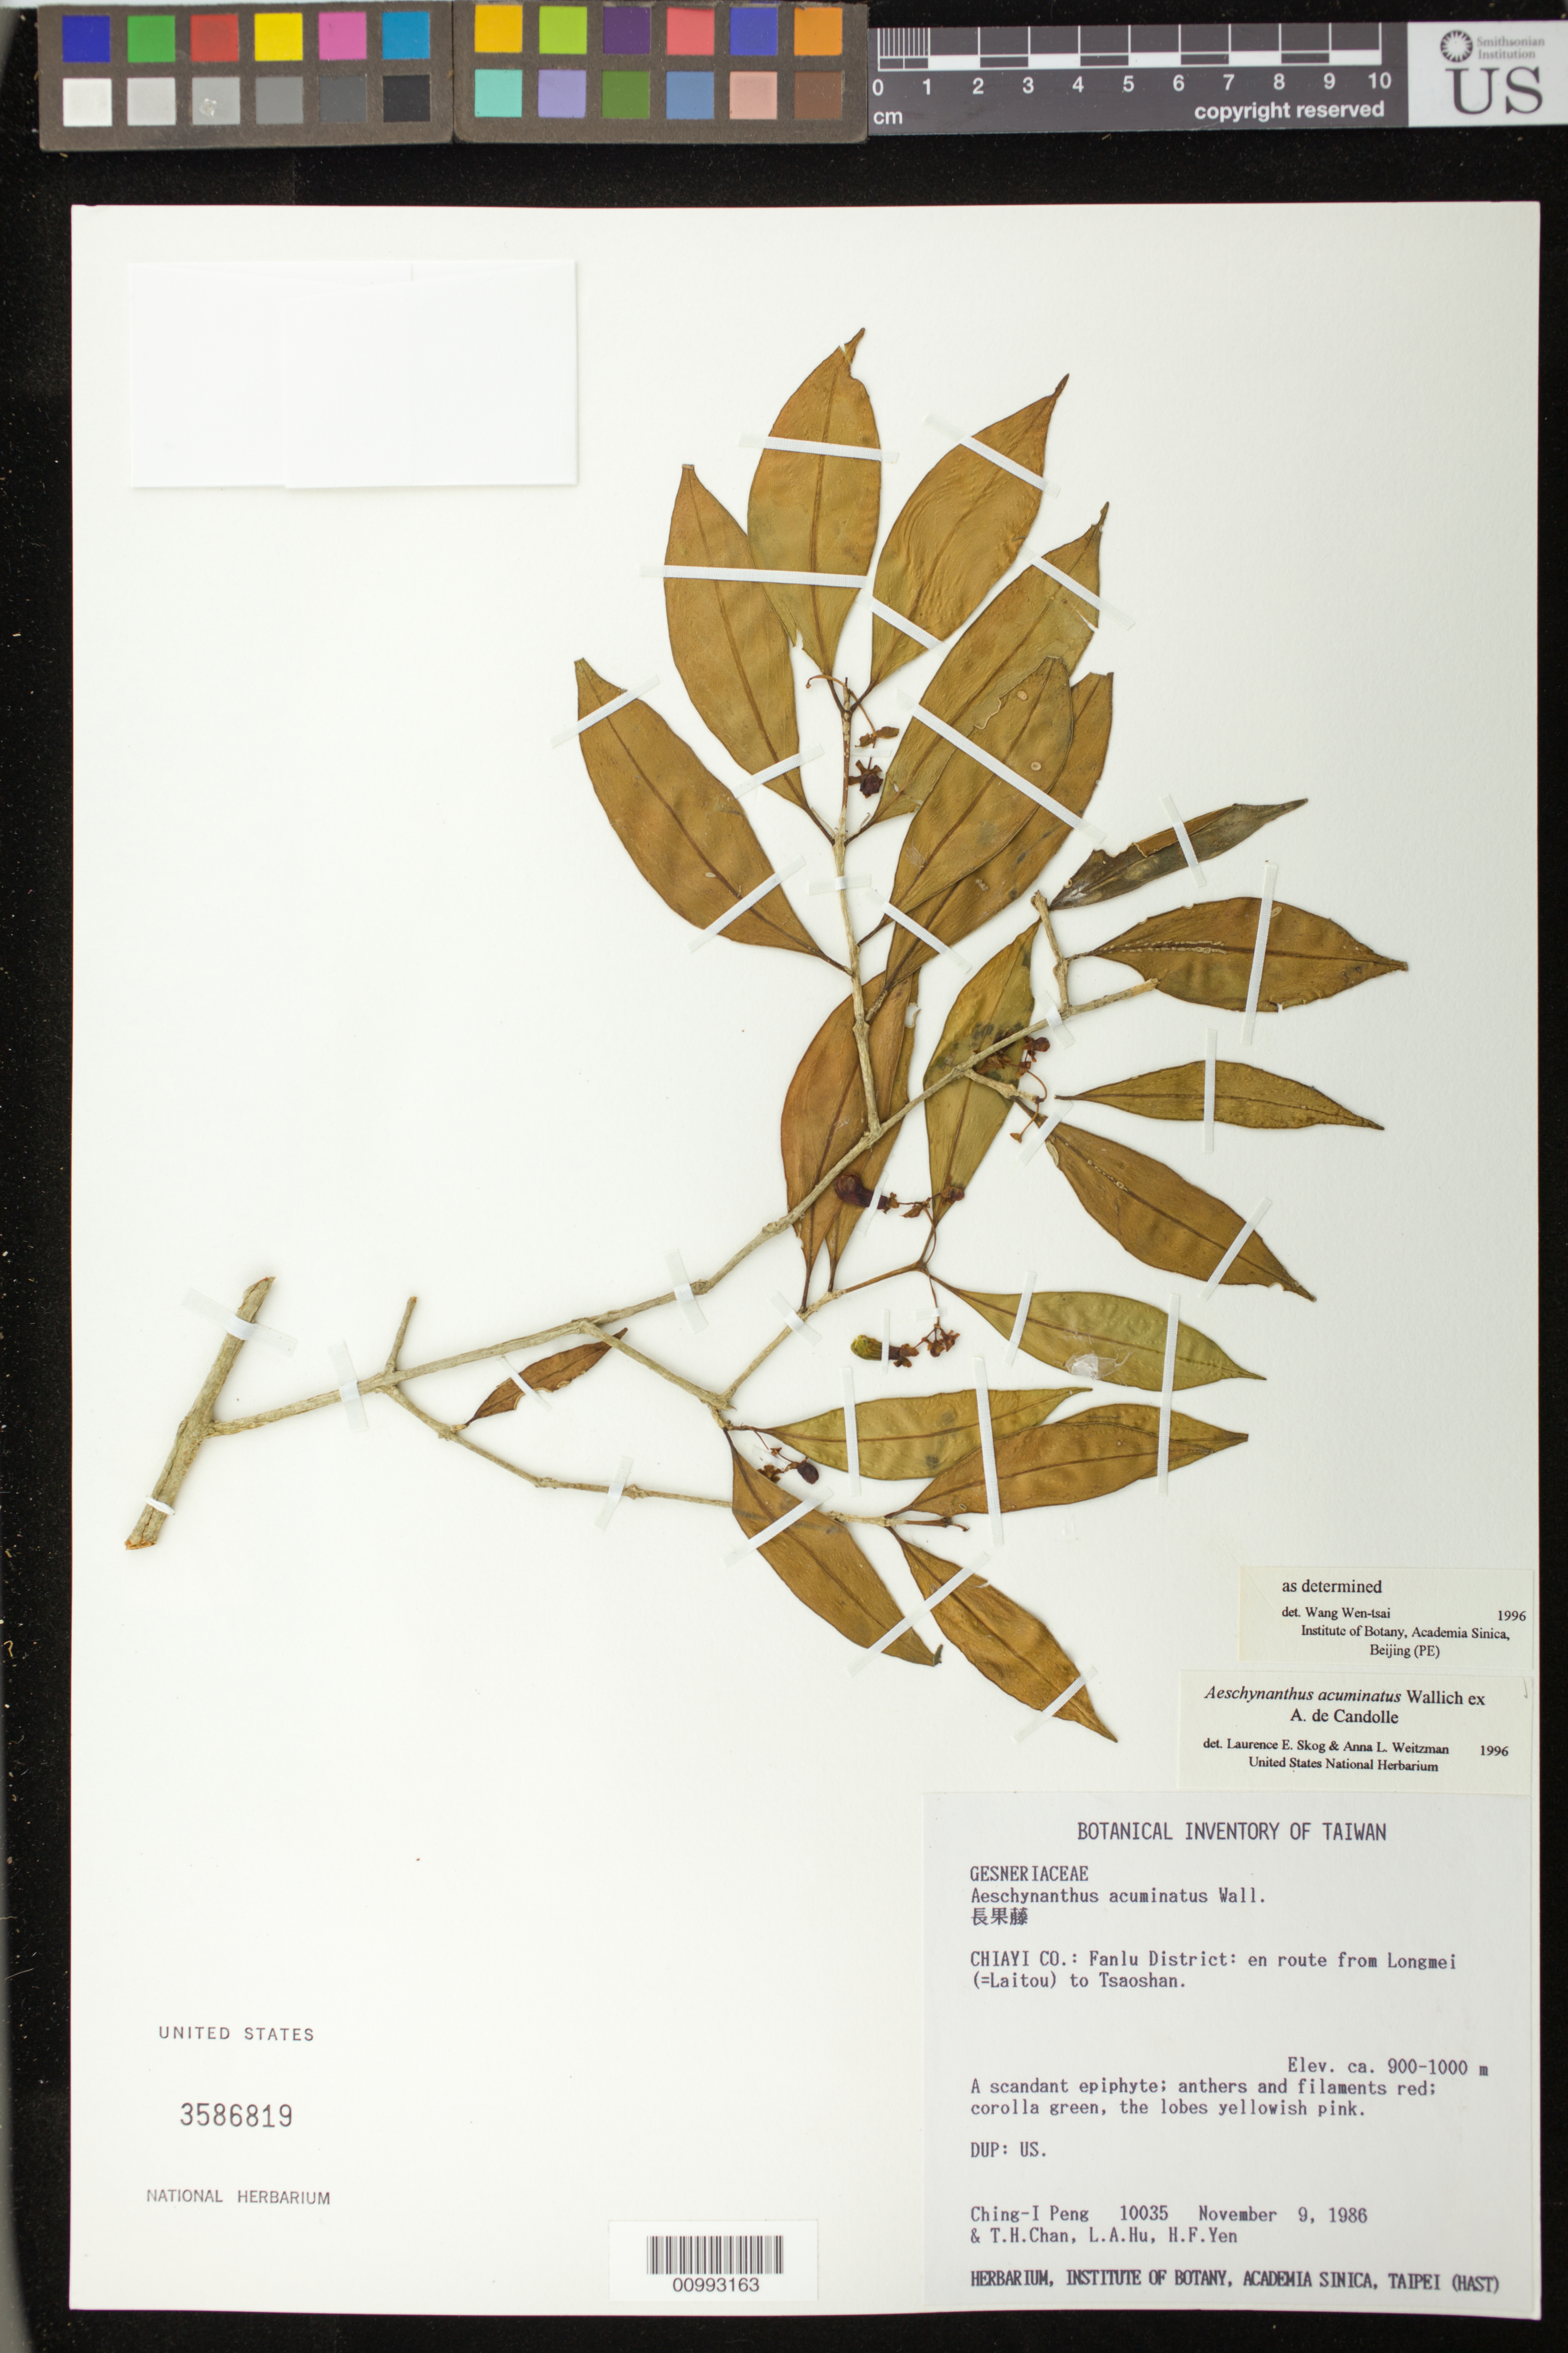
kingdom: Plantae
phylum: Tracheophyta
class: Magnoliopsida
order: Lamiales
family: Gesneriaceae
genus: Aeschynanthus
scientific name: Aeschynanthus acuminatus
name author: Wall. ex A. DC.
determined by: Skog, L. E.; Weitzman, A. L.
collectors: C.-I Peng & et al.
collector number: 10035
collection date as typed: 09 Nov 1986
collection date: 1986-11-09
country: Taiwan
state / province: Chiayi City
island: Taiwan [Formosa]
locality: Chiayi Co.: Fanlu District: en route from Longmei (=Laitou) to Tsaoshan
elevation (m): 900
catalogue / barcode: US 3586819